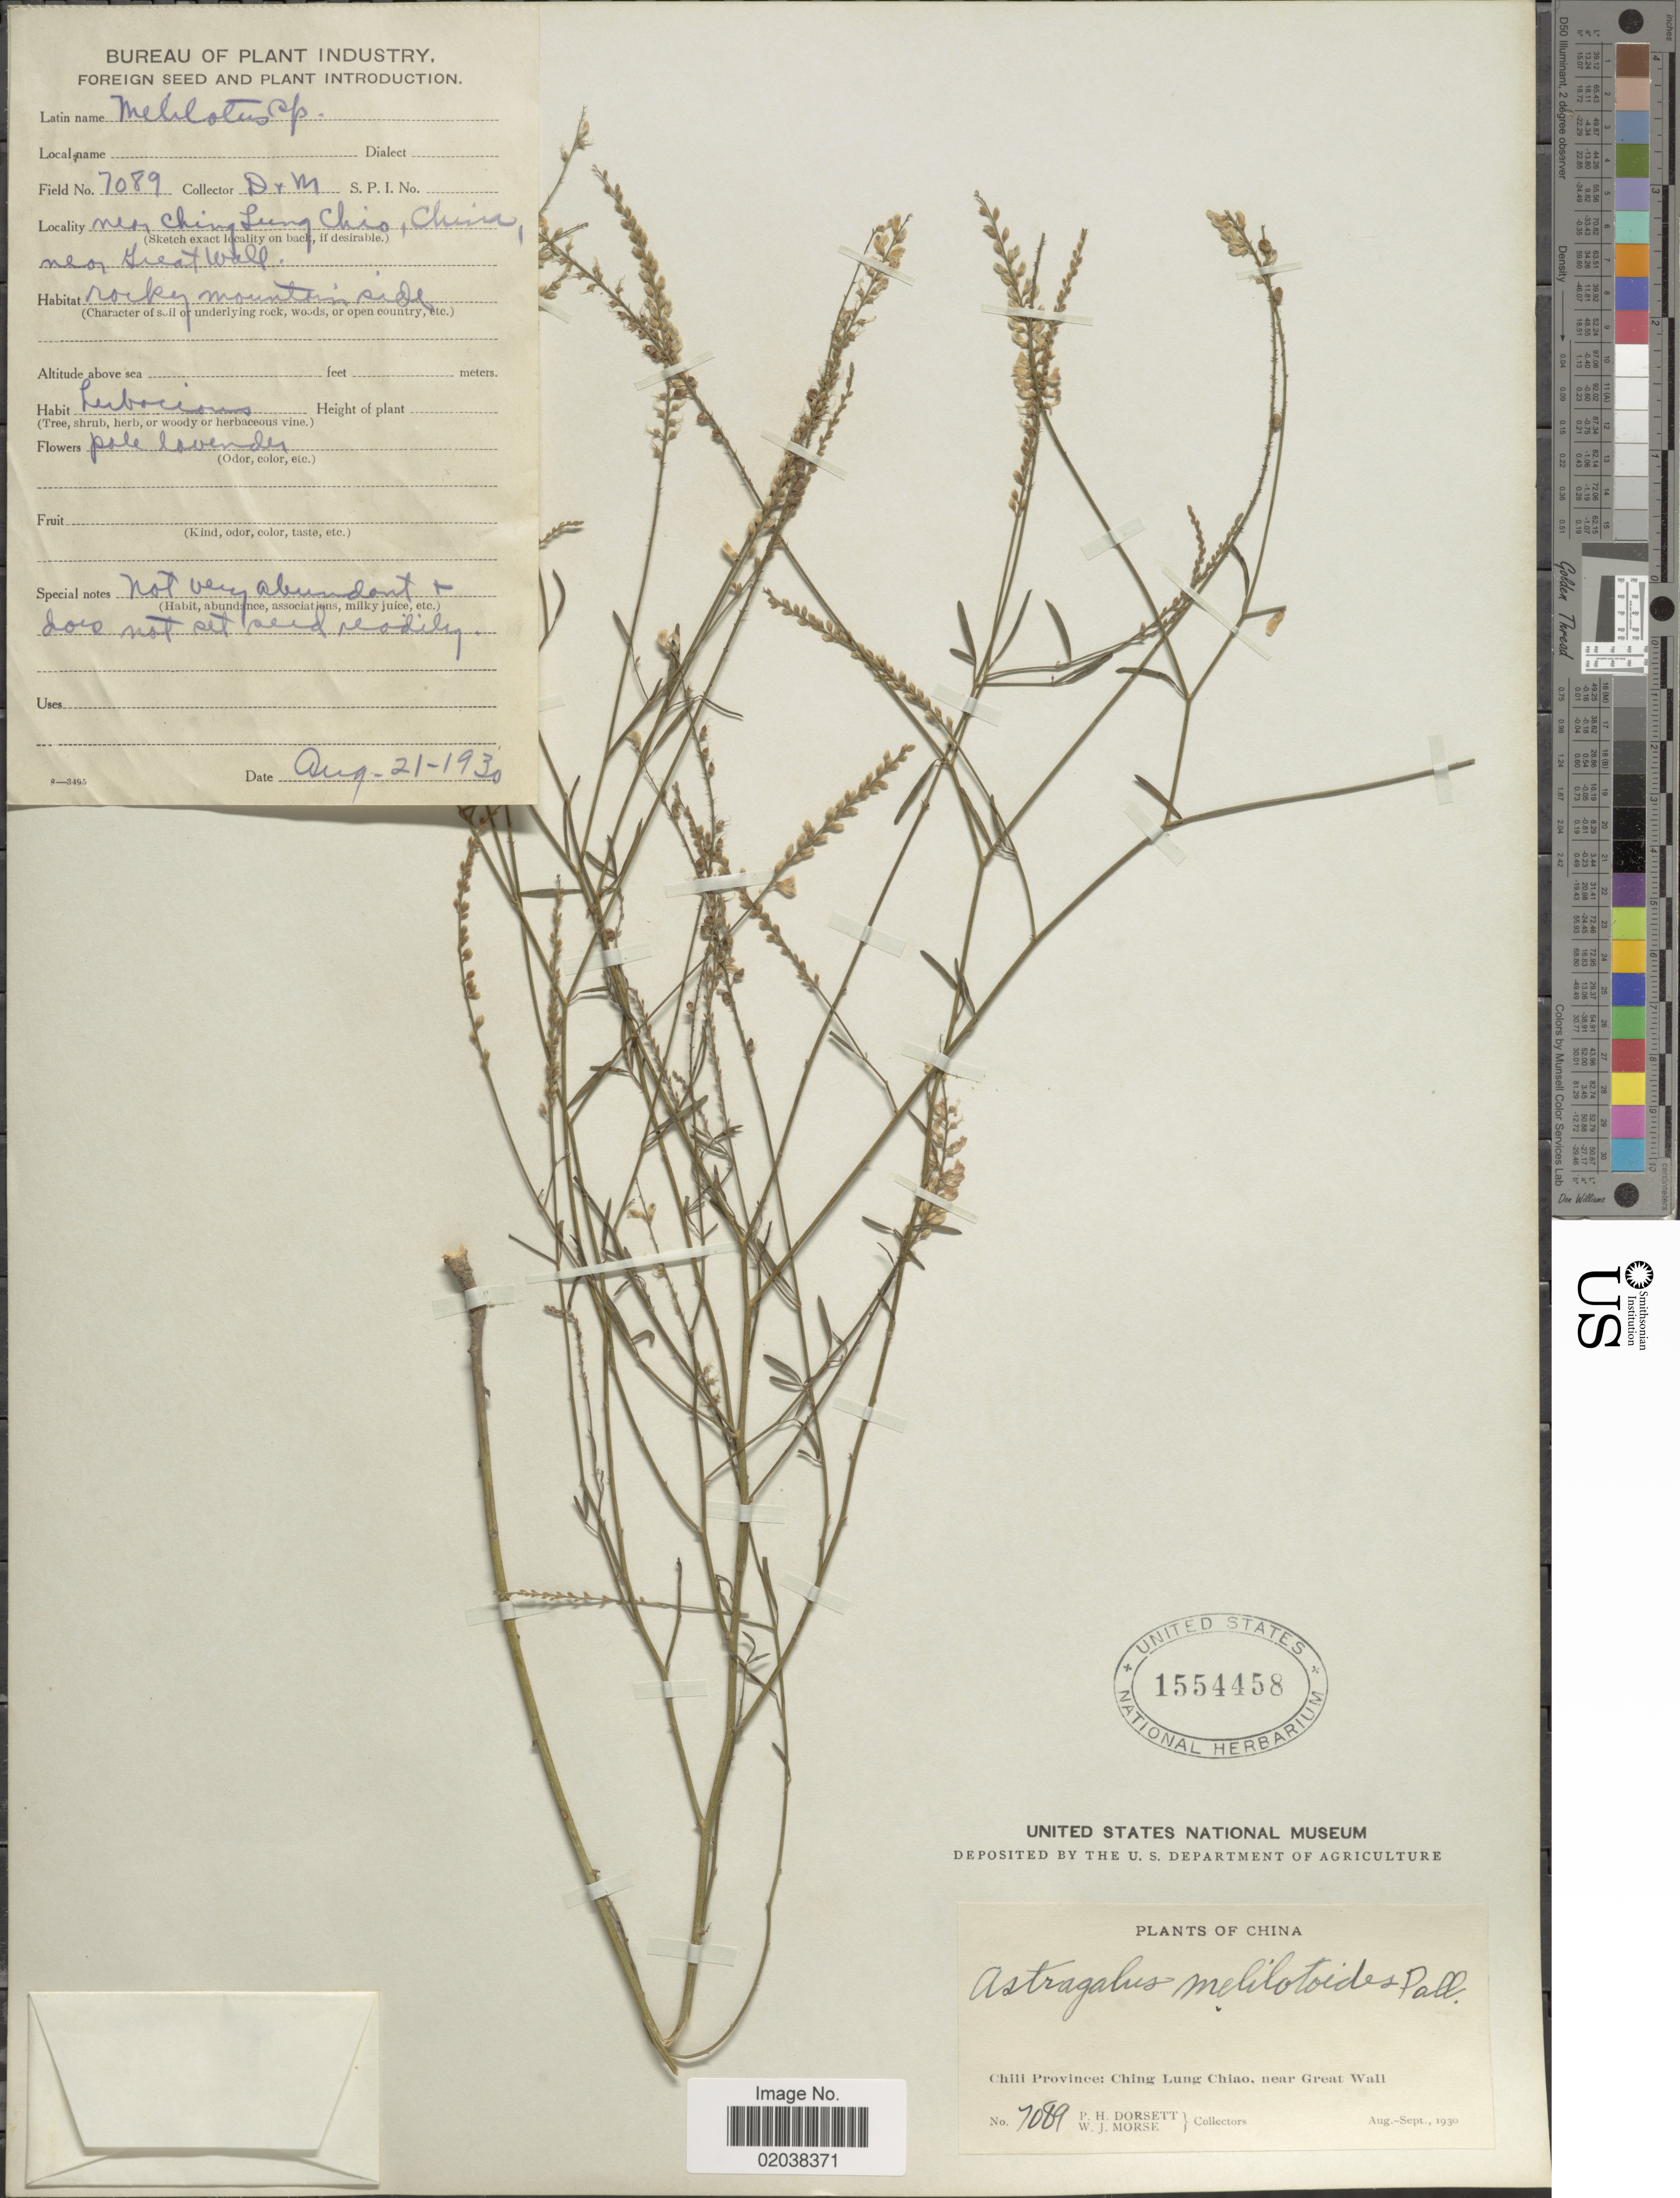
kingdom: Plantae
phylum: Tracheophyta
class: Magnoliopsida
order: Fabales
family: Fabaceae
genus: Astragalus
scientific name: Astragalus melilotoides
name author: Pall.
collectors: P. H. Dorsett & W. J. Morse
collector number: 7089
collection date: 1930-08-21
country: China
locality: Chili Province; Near Ching Lung Chiao, near Great Wall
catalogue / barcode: US 1554458